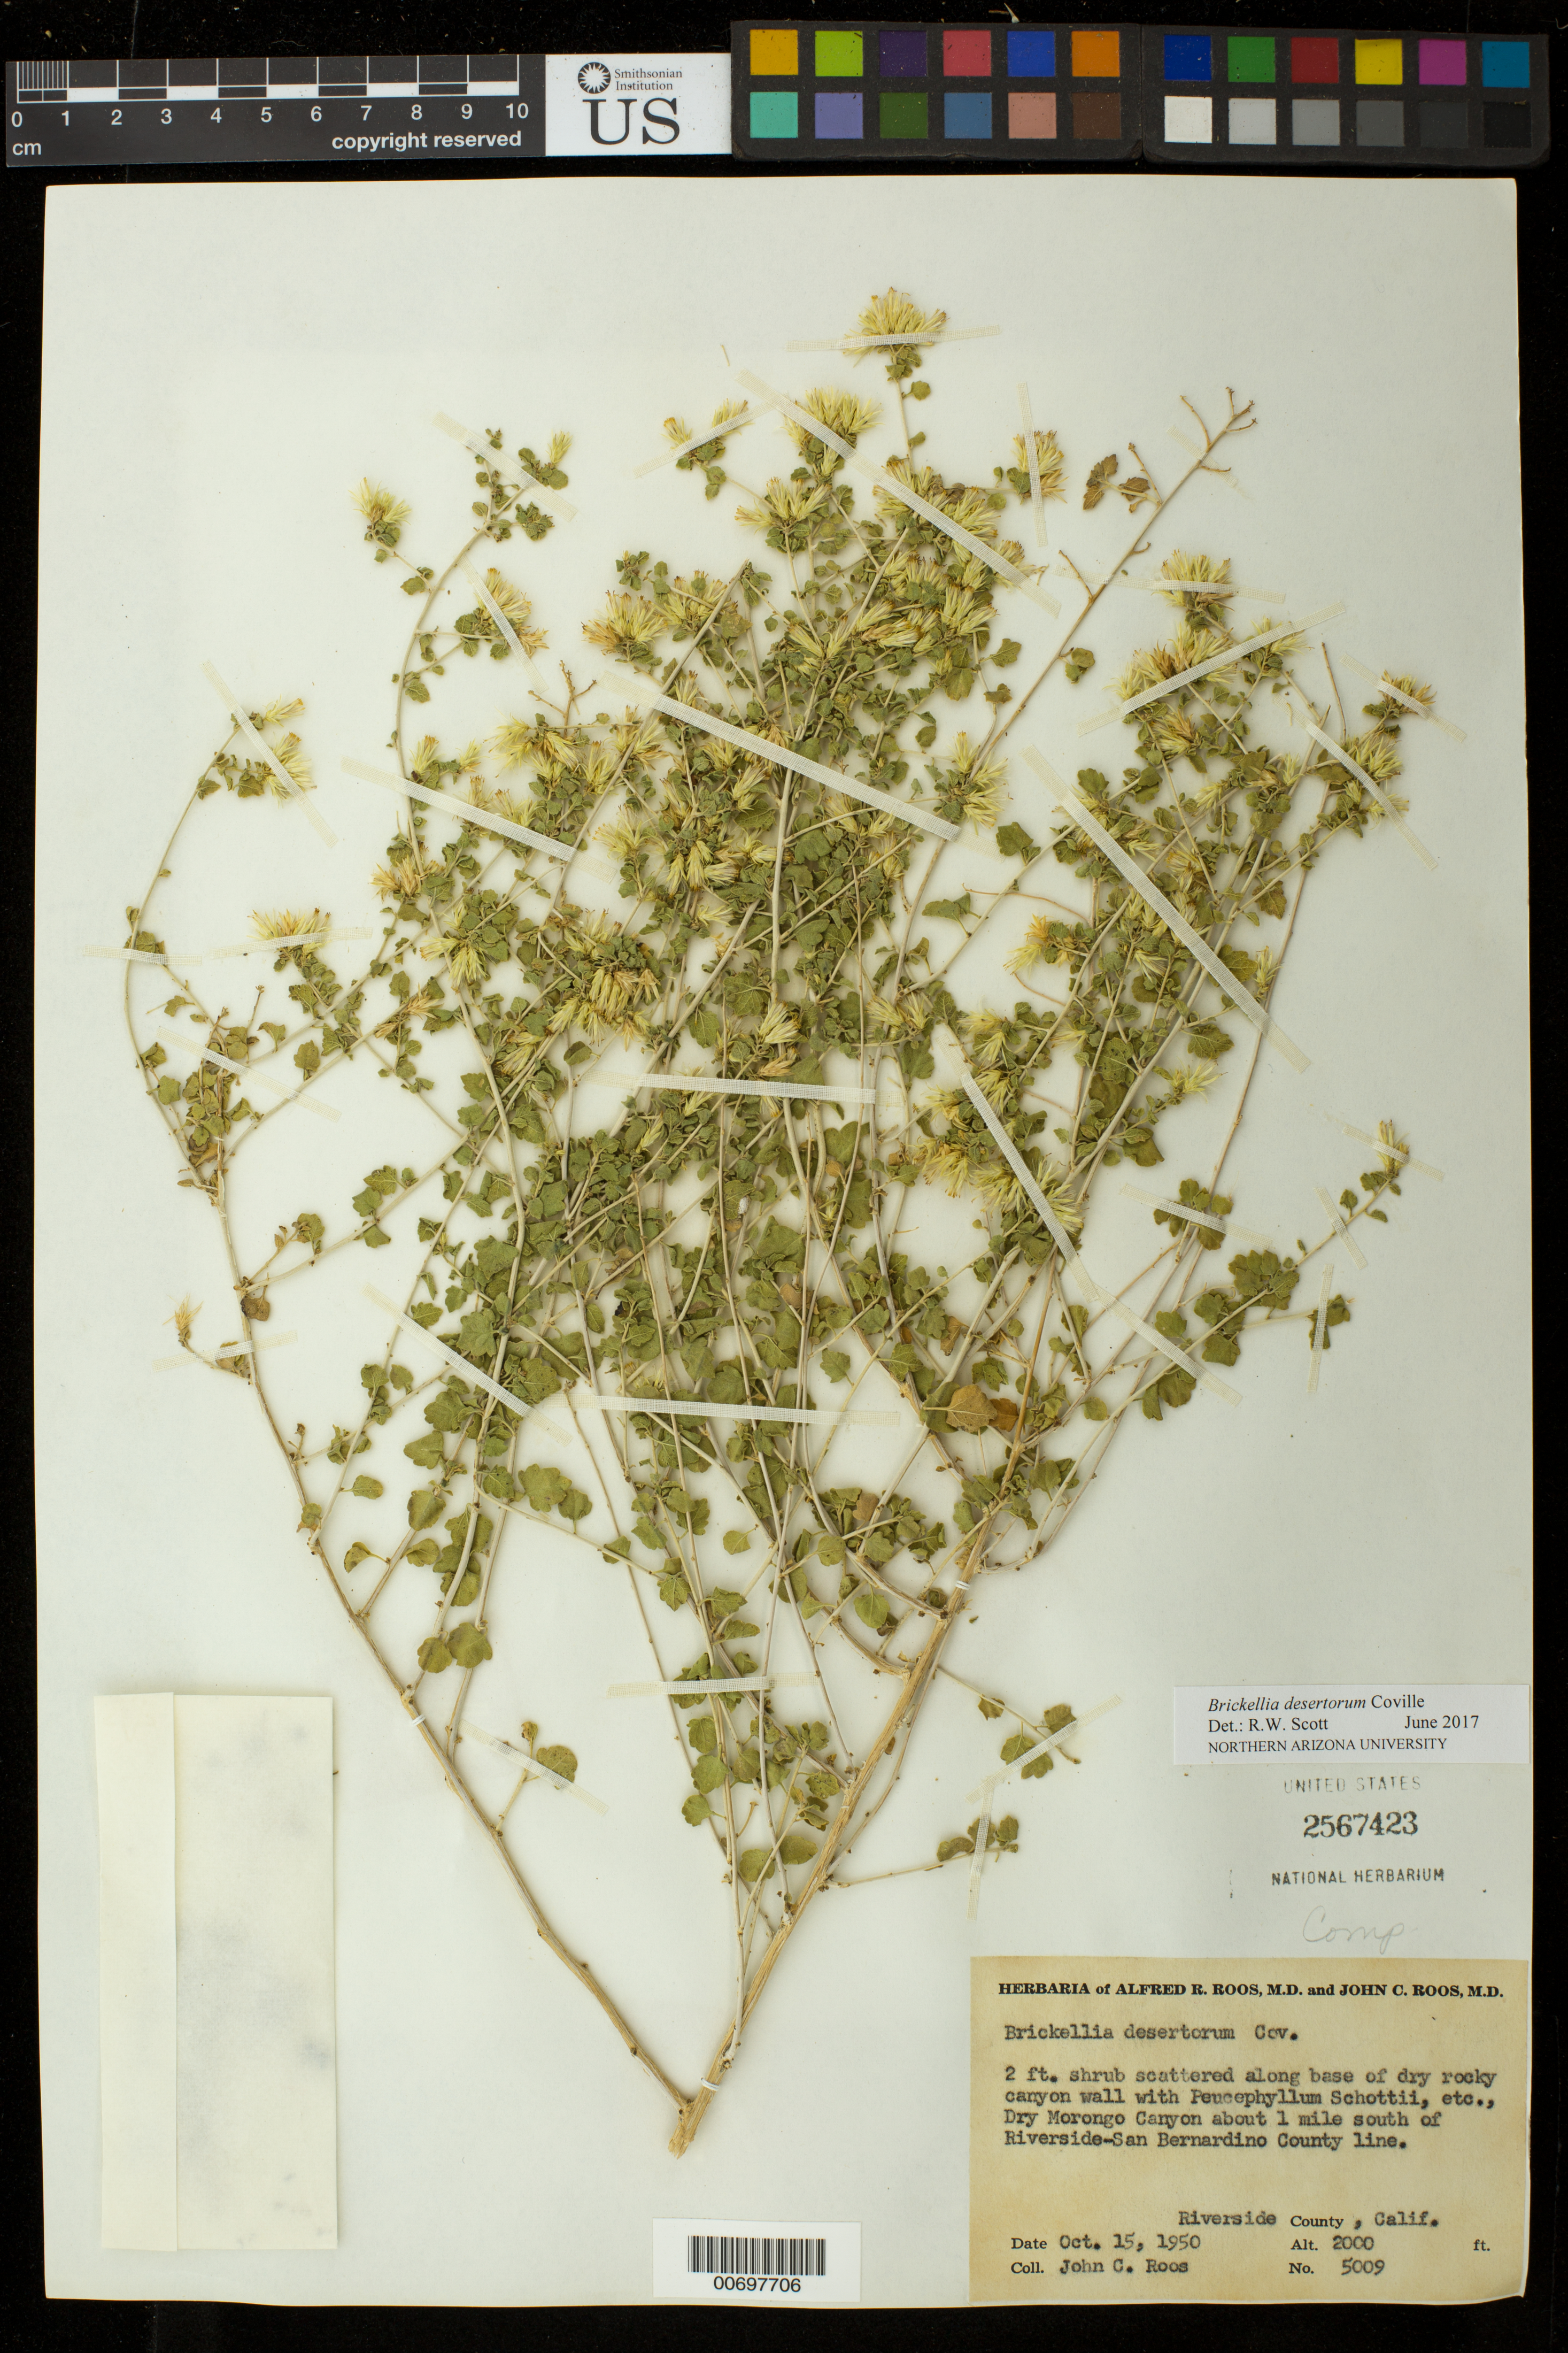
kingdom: Plantae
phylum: Tracheophyta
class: Magnoliopsida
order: Asterales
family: Asteraceae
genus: Brickellia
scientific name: Brickellia desertorum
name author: Coville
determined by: Scott, Randall W., (ASC), Northern Arizona University (UNITED STATES)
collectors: J. C. Roos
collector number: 5009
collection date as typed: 15 Oct 1950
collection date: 1950-10-15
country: United States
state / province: California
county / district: Riverside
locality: Dry Morongo Canyon about 1 mile south of Riverside-San Bernardino County line.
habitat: Scattered along base of dry rocky canyon wall with Peucephyllum Schottii, etc.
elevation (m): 610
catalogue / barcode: US 2567423